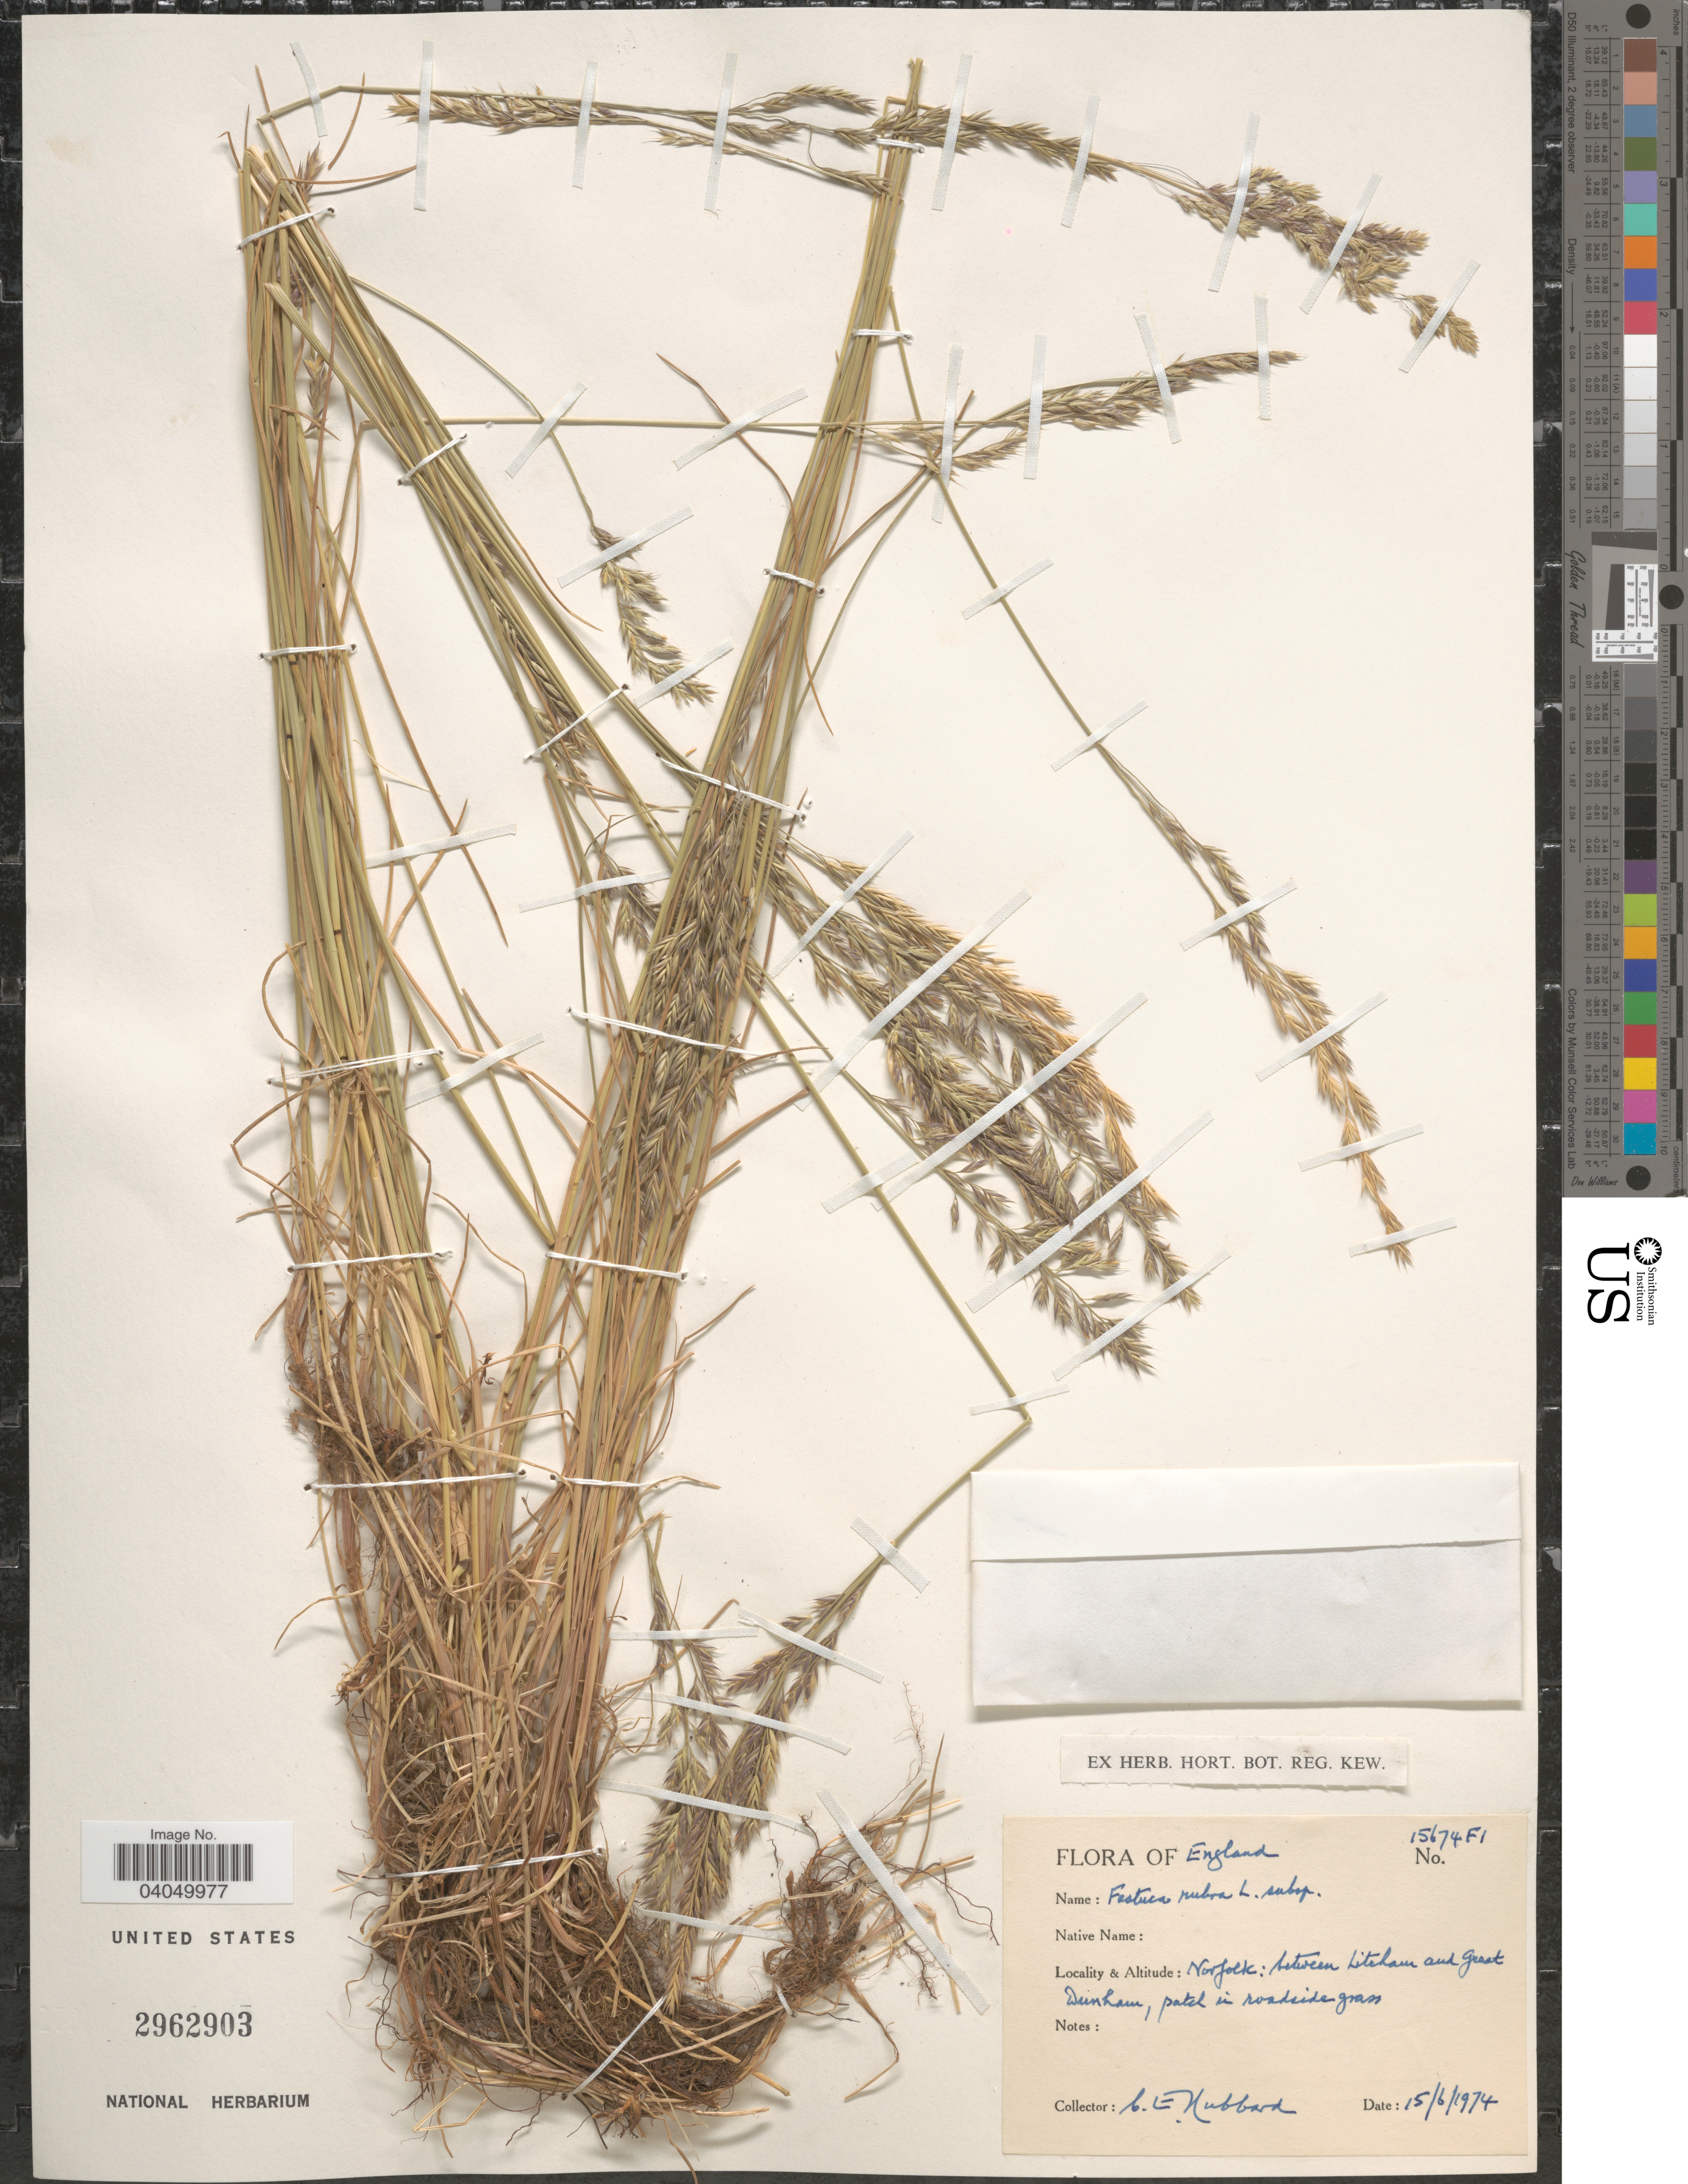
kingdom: Plantae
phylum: Tracheophyta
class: Liliopsida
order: Poales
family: Poaceae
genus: Festuca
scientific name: Festuca rubra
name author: L.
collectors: C. E. Hubbard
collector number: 15674F1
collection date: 1974-06-15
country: United Kingdom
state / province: England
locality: Norfolk: between Litcham and Great Dunham, patel in roadside grass.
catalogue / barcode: US 2962903